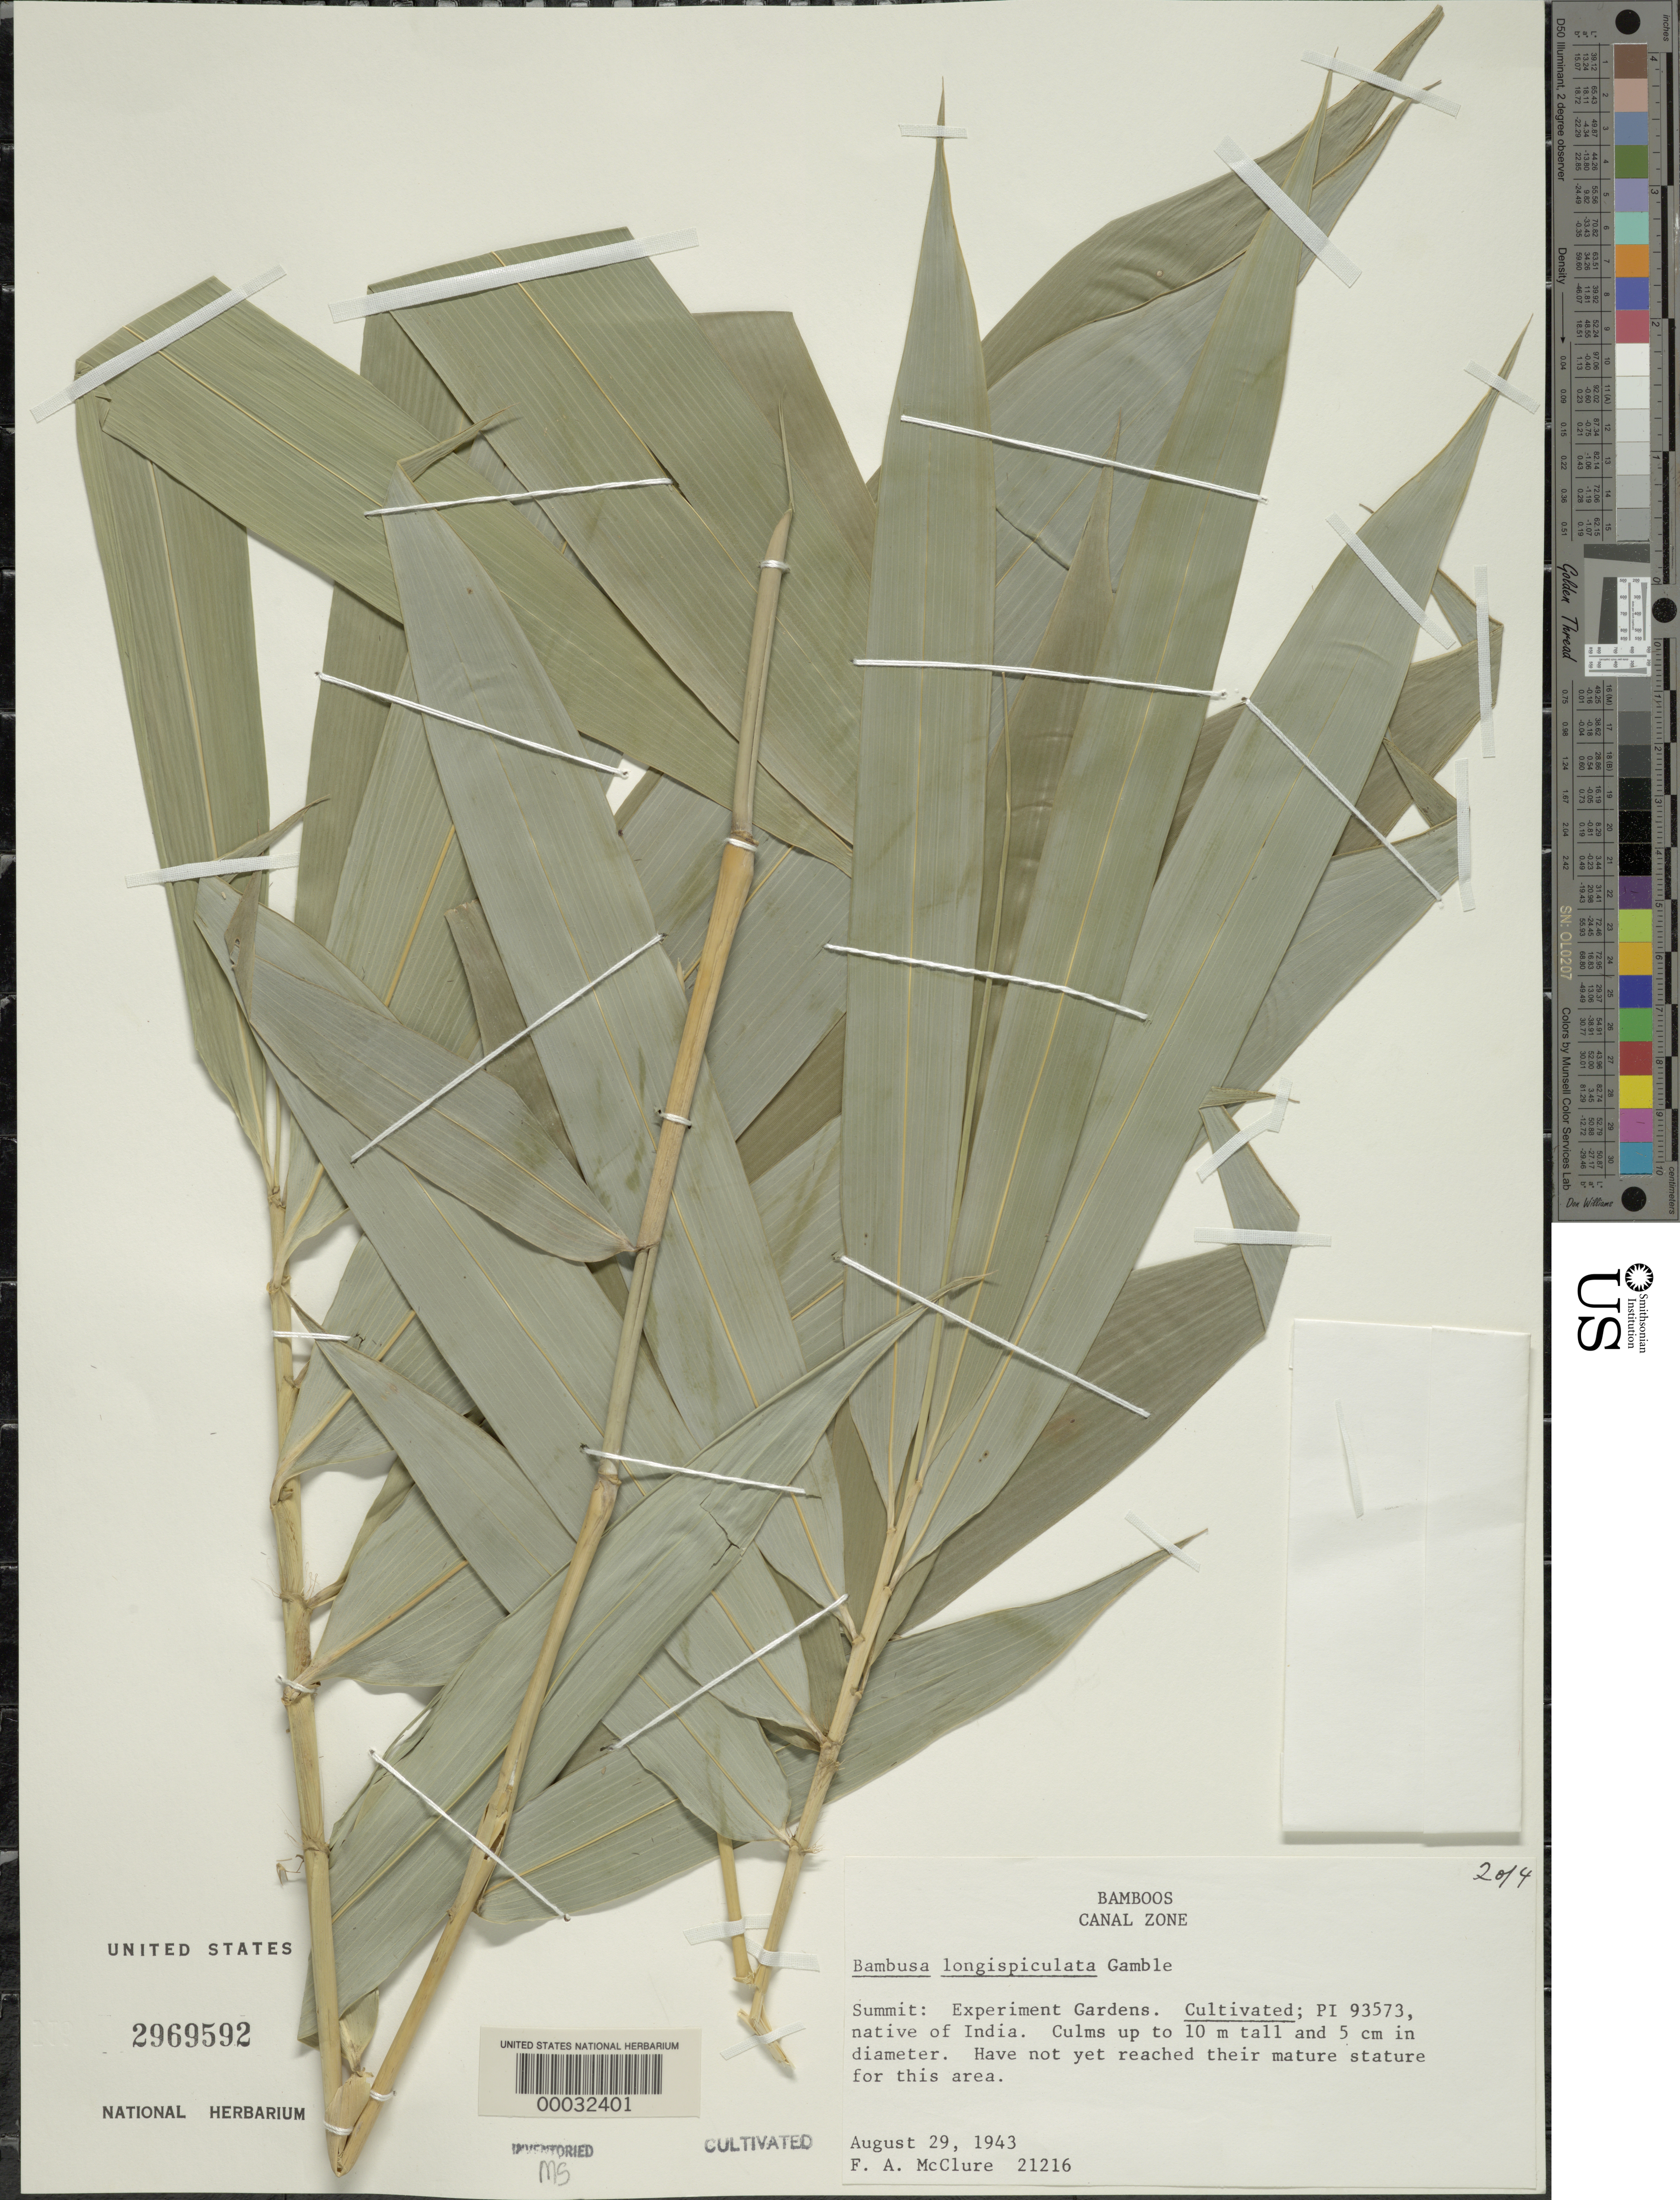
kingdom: Plantae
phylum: Tracheophyta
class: Liliopsida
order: Poales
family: Poaceae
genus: Bambusa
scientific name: Bambusa longispiculata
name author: Gamble ex Brandis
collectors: F. A. McClure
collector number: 21216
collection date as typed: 29 Aug 1943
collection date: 1943-08-29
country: Panama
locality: Esperimental Gardens summit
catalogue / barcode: US 2969592